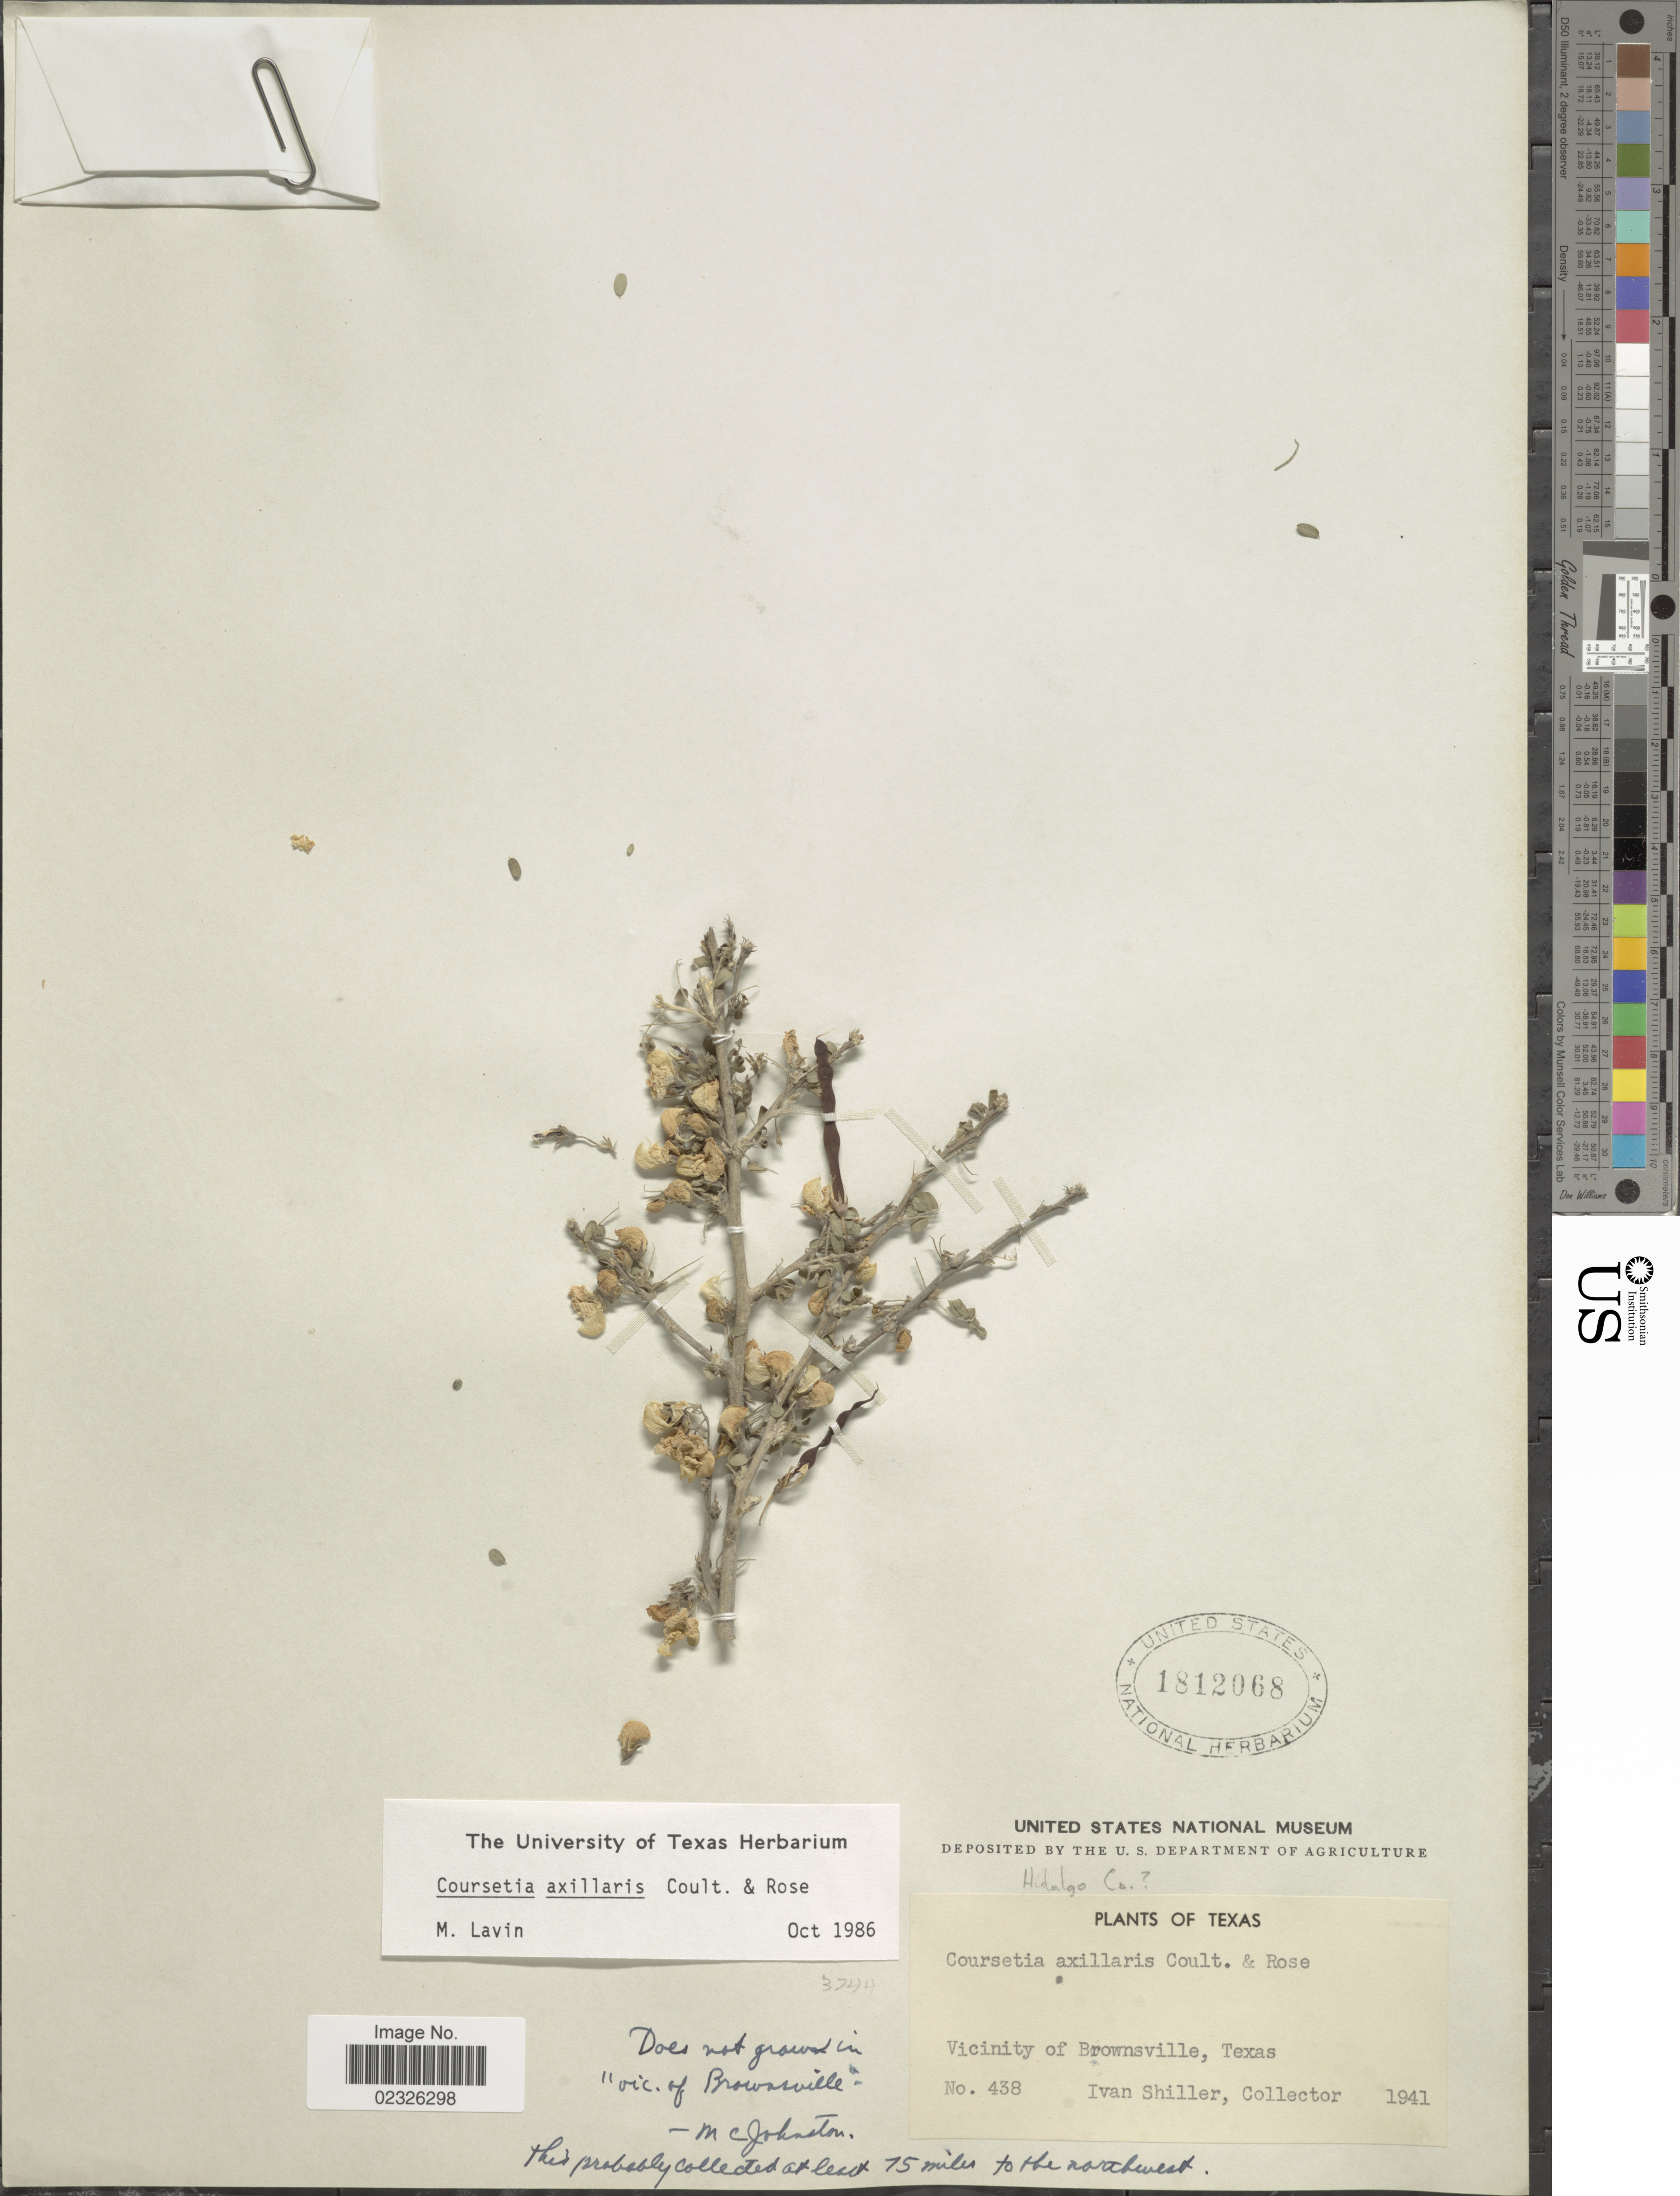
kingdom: Plantae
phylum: Tracheophyta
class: Magnoliopsida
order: Fabales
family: Fabaceae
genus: Coursetia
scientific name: Coursetia axillaris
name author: J.M. Coult. & Rose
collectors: I. Shiller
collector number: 438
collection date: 1941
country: United States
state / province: Texas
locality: Vicinity of Brownsville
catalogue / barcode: US 1812068